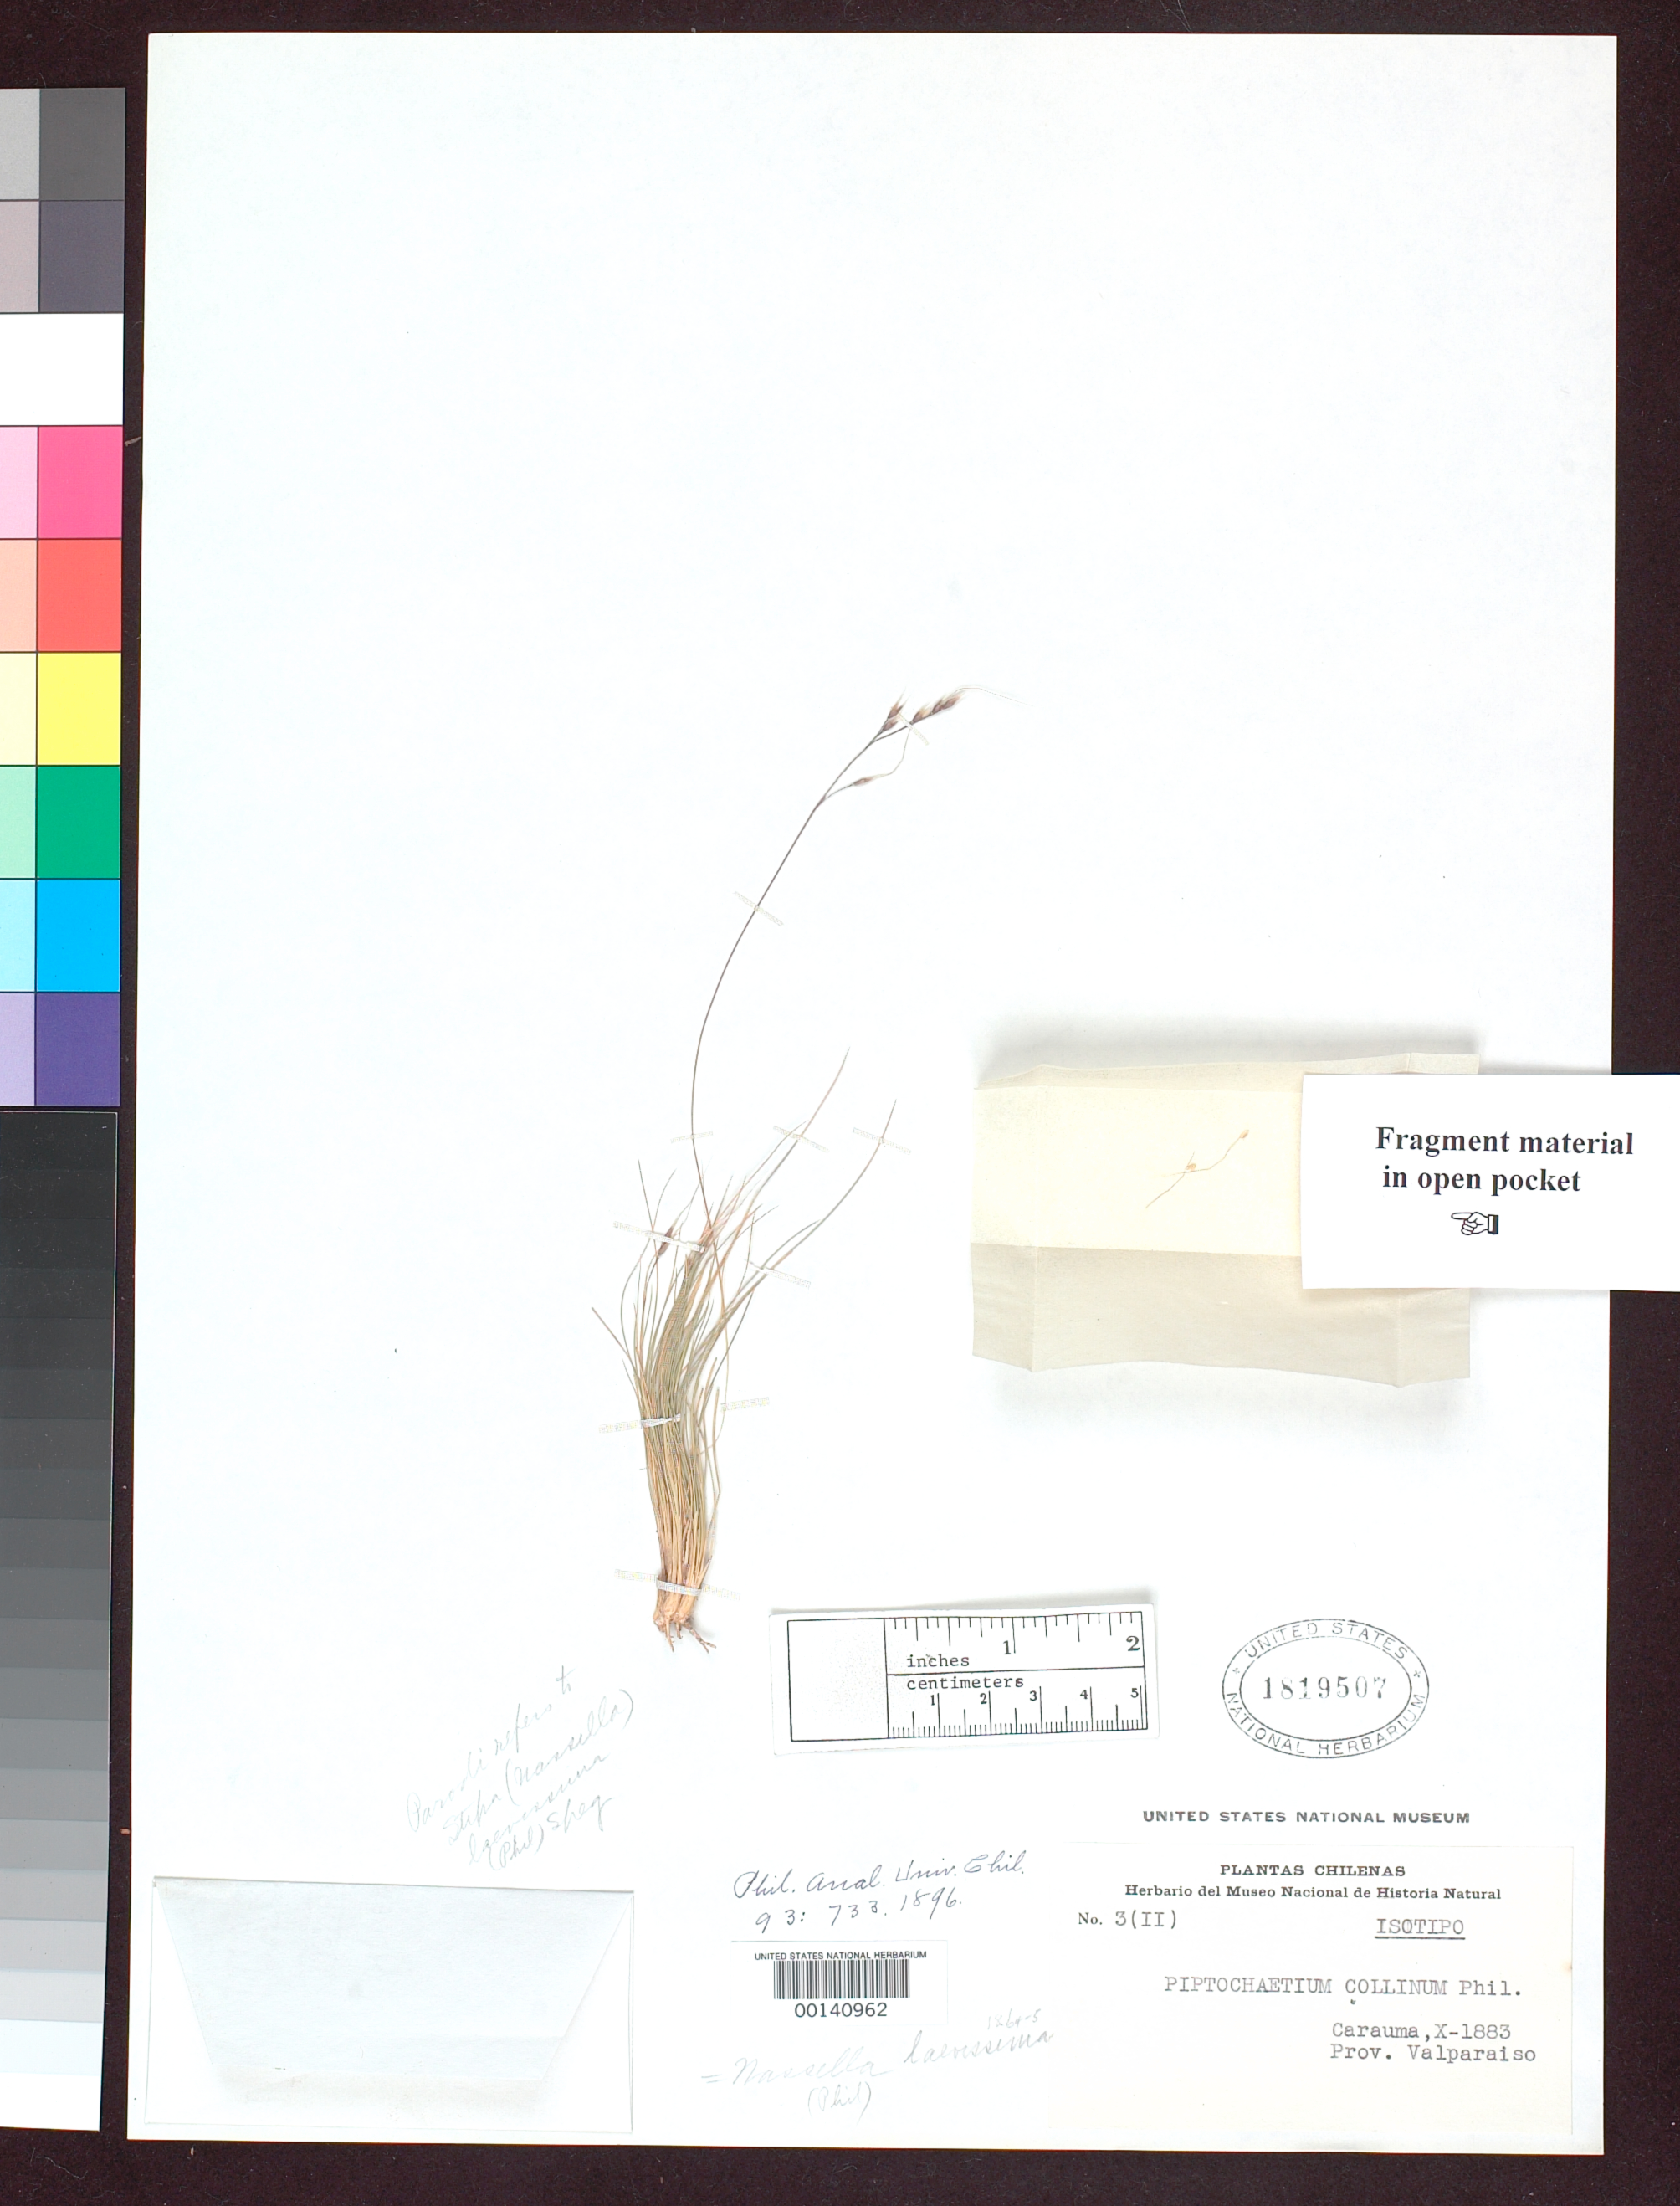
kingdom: Plantae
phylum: Tracheophyta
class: Liliopsida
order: Poales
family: Poaceae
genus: Piptochaetium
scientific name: Piptochaetium collinum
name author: Phil.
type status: Isotype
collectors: R. A. Philippi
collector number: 3(ii)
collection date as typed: Oct 1883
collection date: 1883-10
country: Chile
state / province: Valparaíso (V)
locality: Carauma.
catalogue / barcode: US 1819507